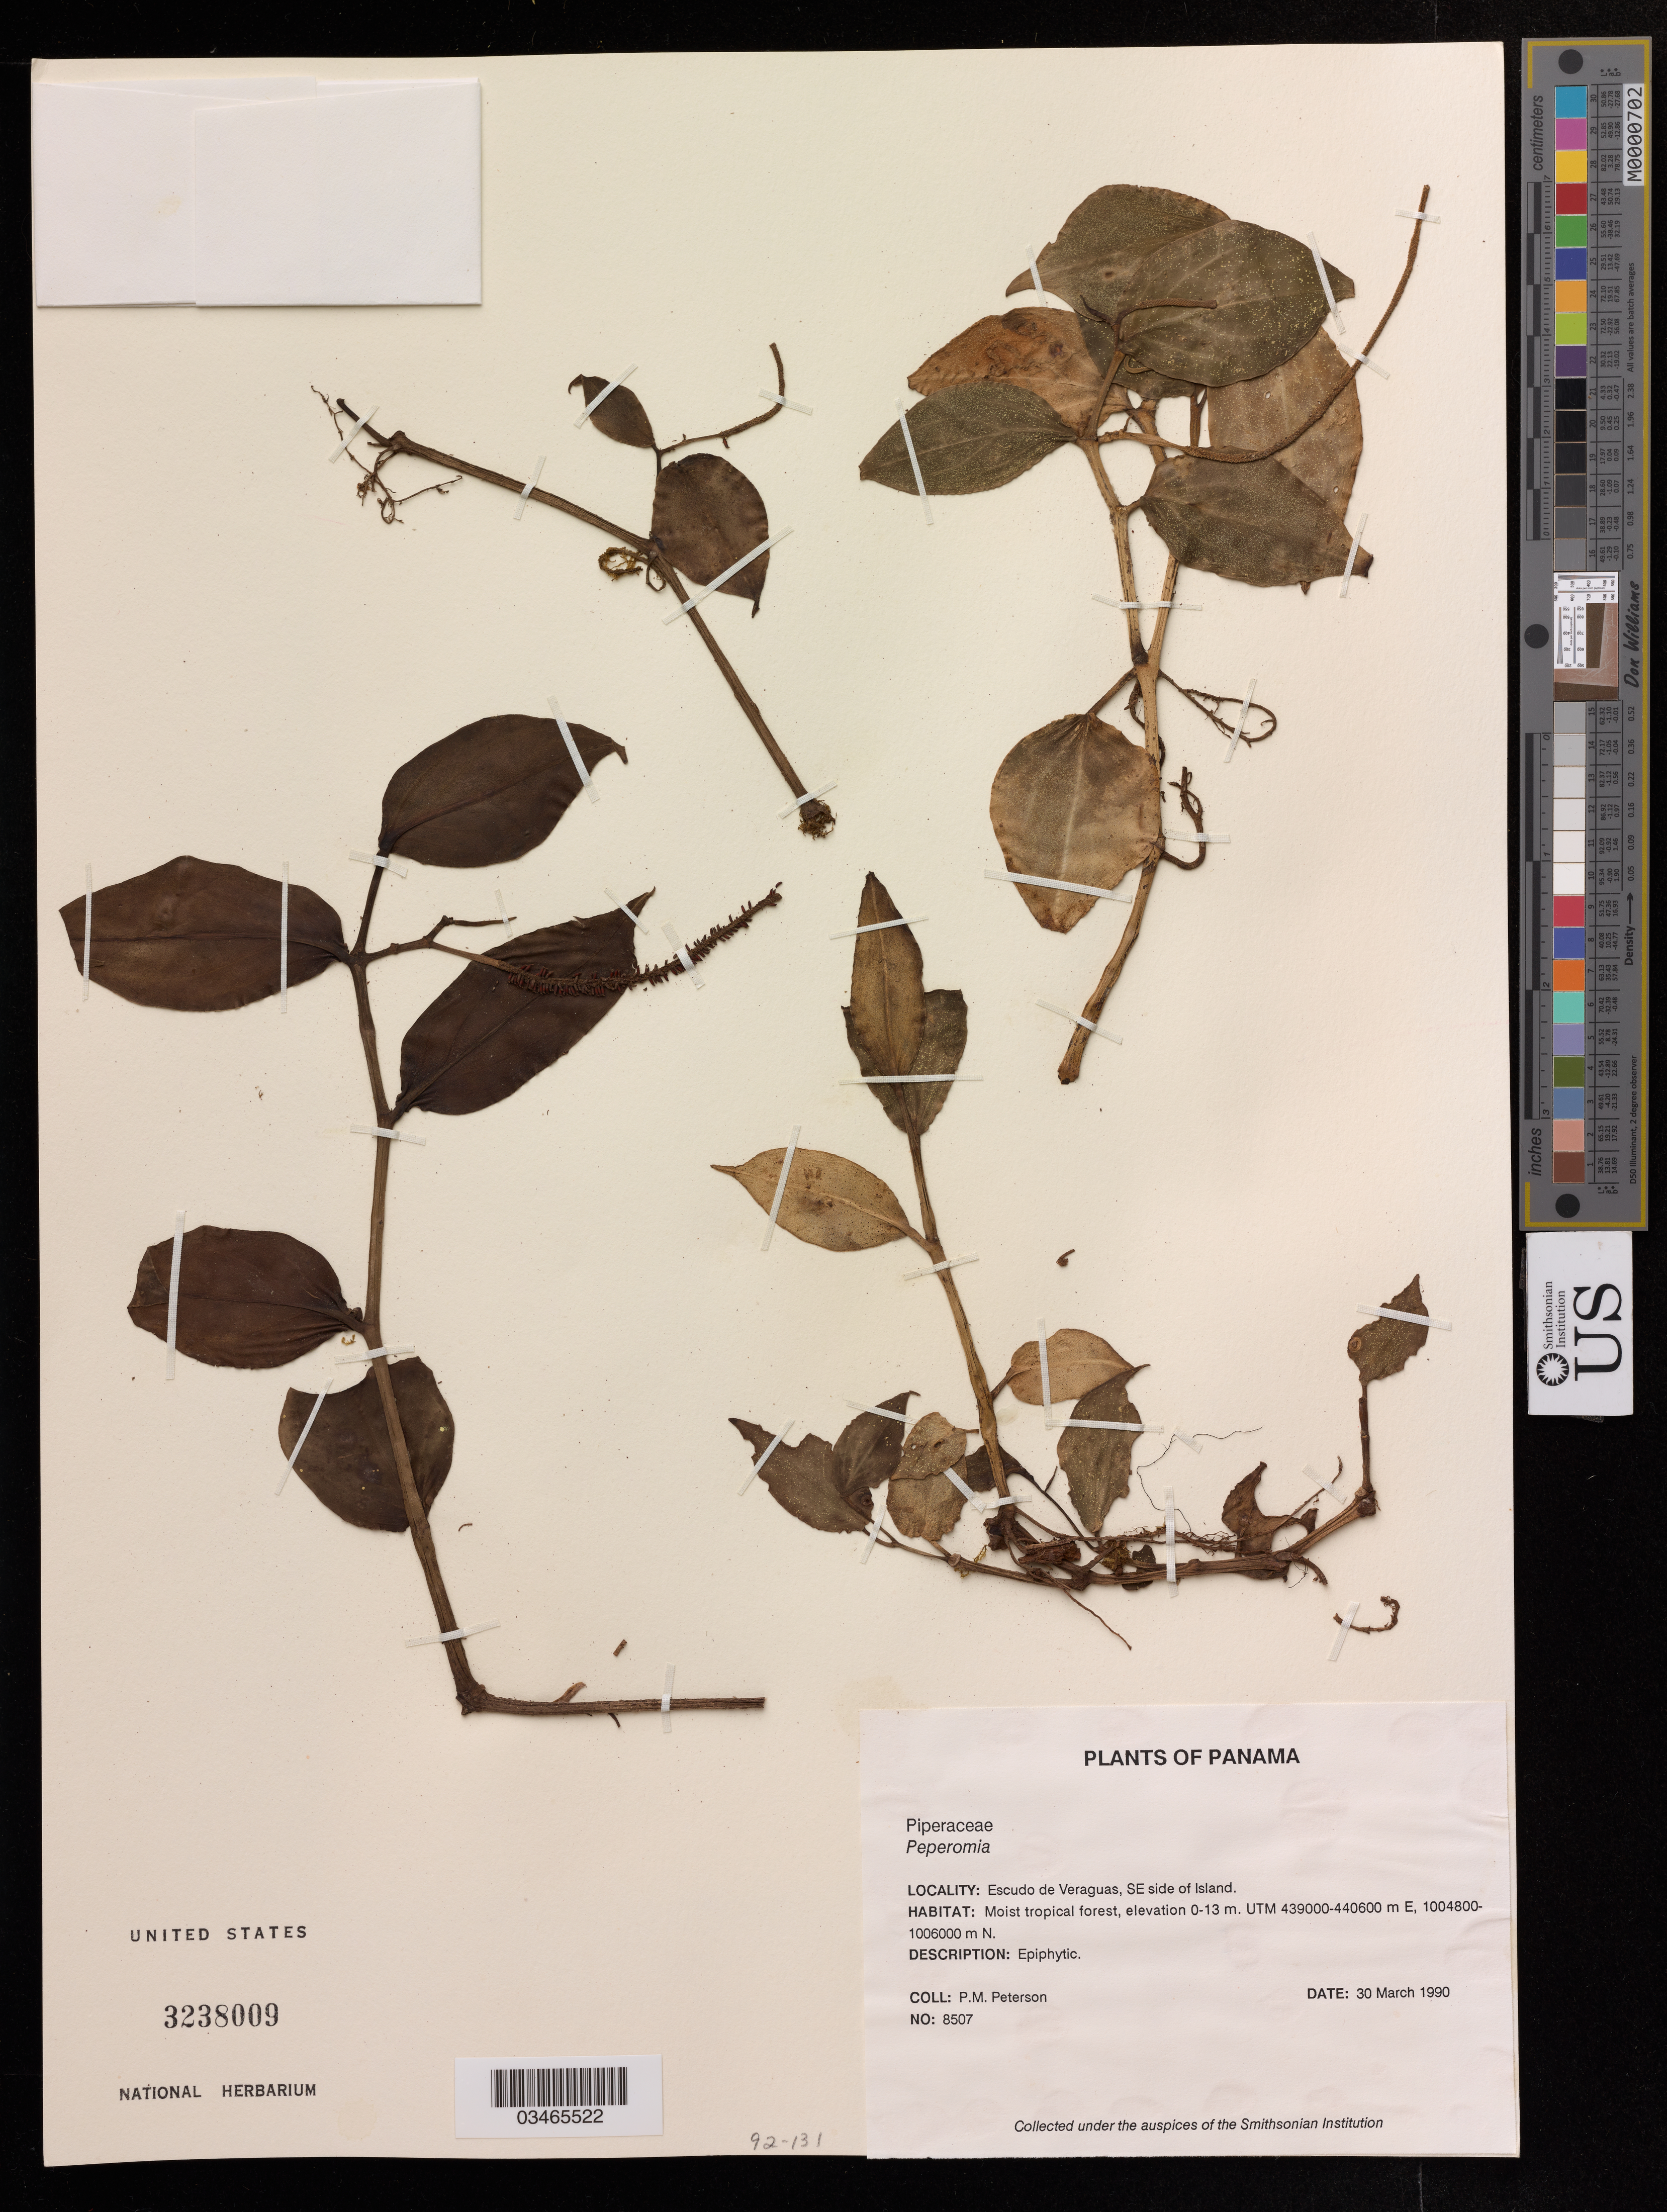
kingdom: Plantae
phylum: Tracheophyta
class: Magnoliopsida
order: Piperales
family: Piperaceae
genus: Peperomia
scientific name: Peperomia sp.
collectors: P. M. Peterson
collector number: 8507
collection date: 1990-03-30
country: Panama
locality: Escudo de Veraguas, SE side of island.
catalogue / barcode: US 2328009